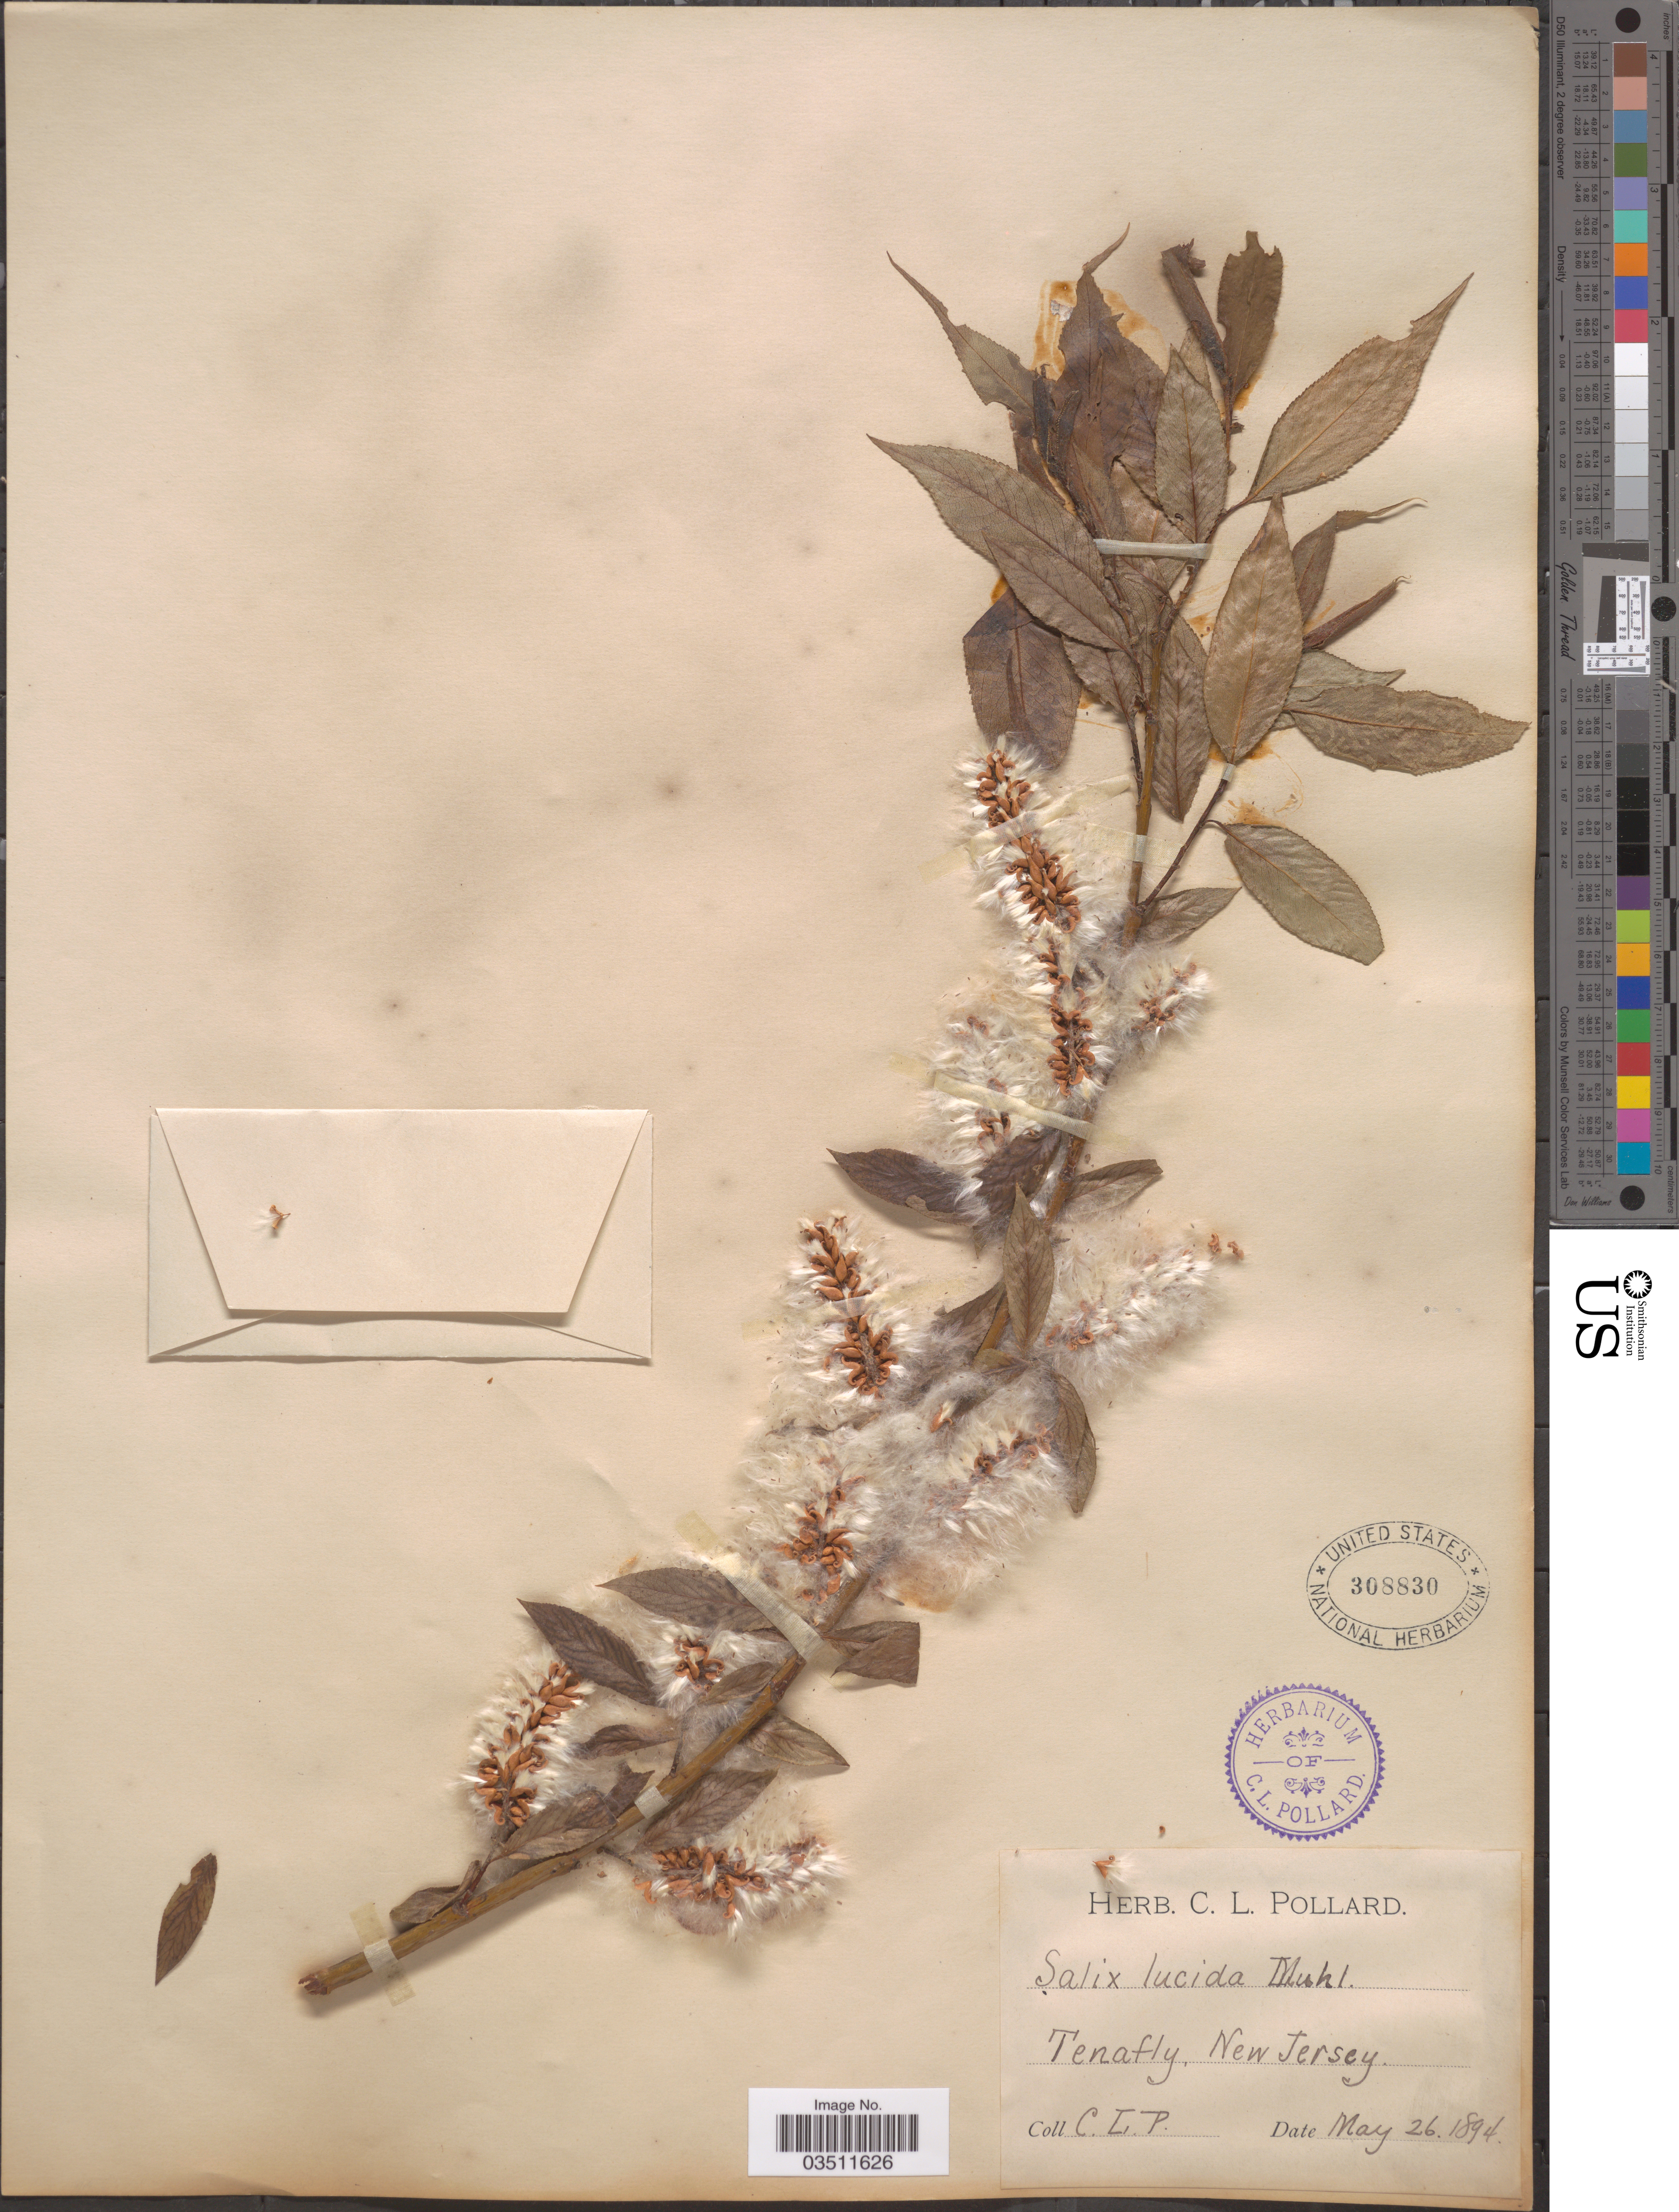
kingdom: Plantae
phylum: Tracheophyta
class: Magnoliopsida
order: Malpighiales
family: Salicaceae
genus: Salix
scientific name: Salix lucida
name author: Muhl.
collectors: C. L. Pollard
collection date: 1894-05-26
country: United States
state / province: New Jersey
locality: Tenafly.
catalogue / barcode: US 308830